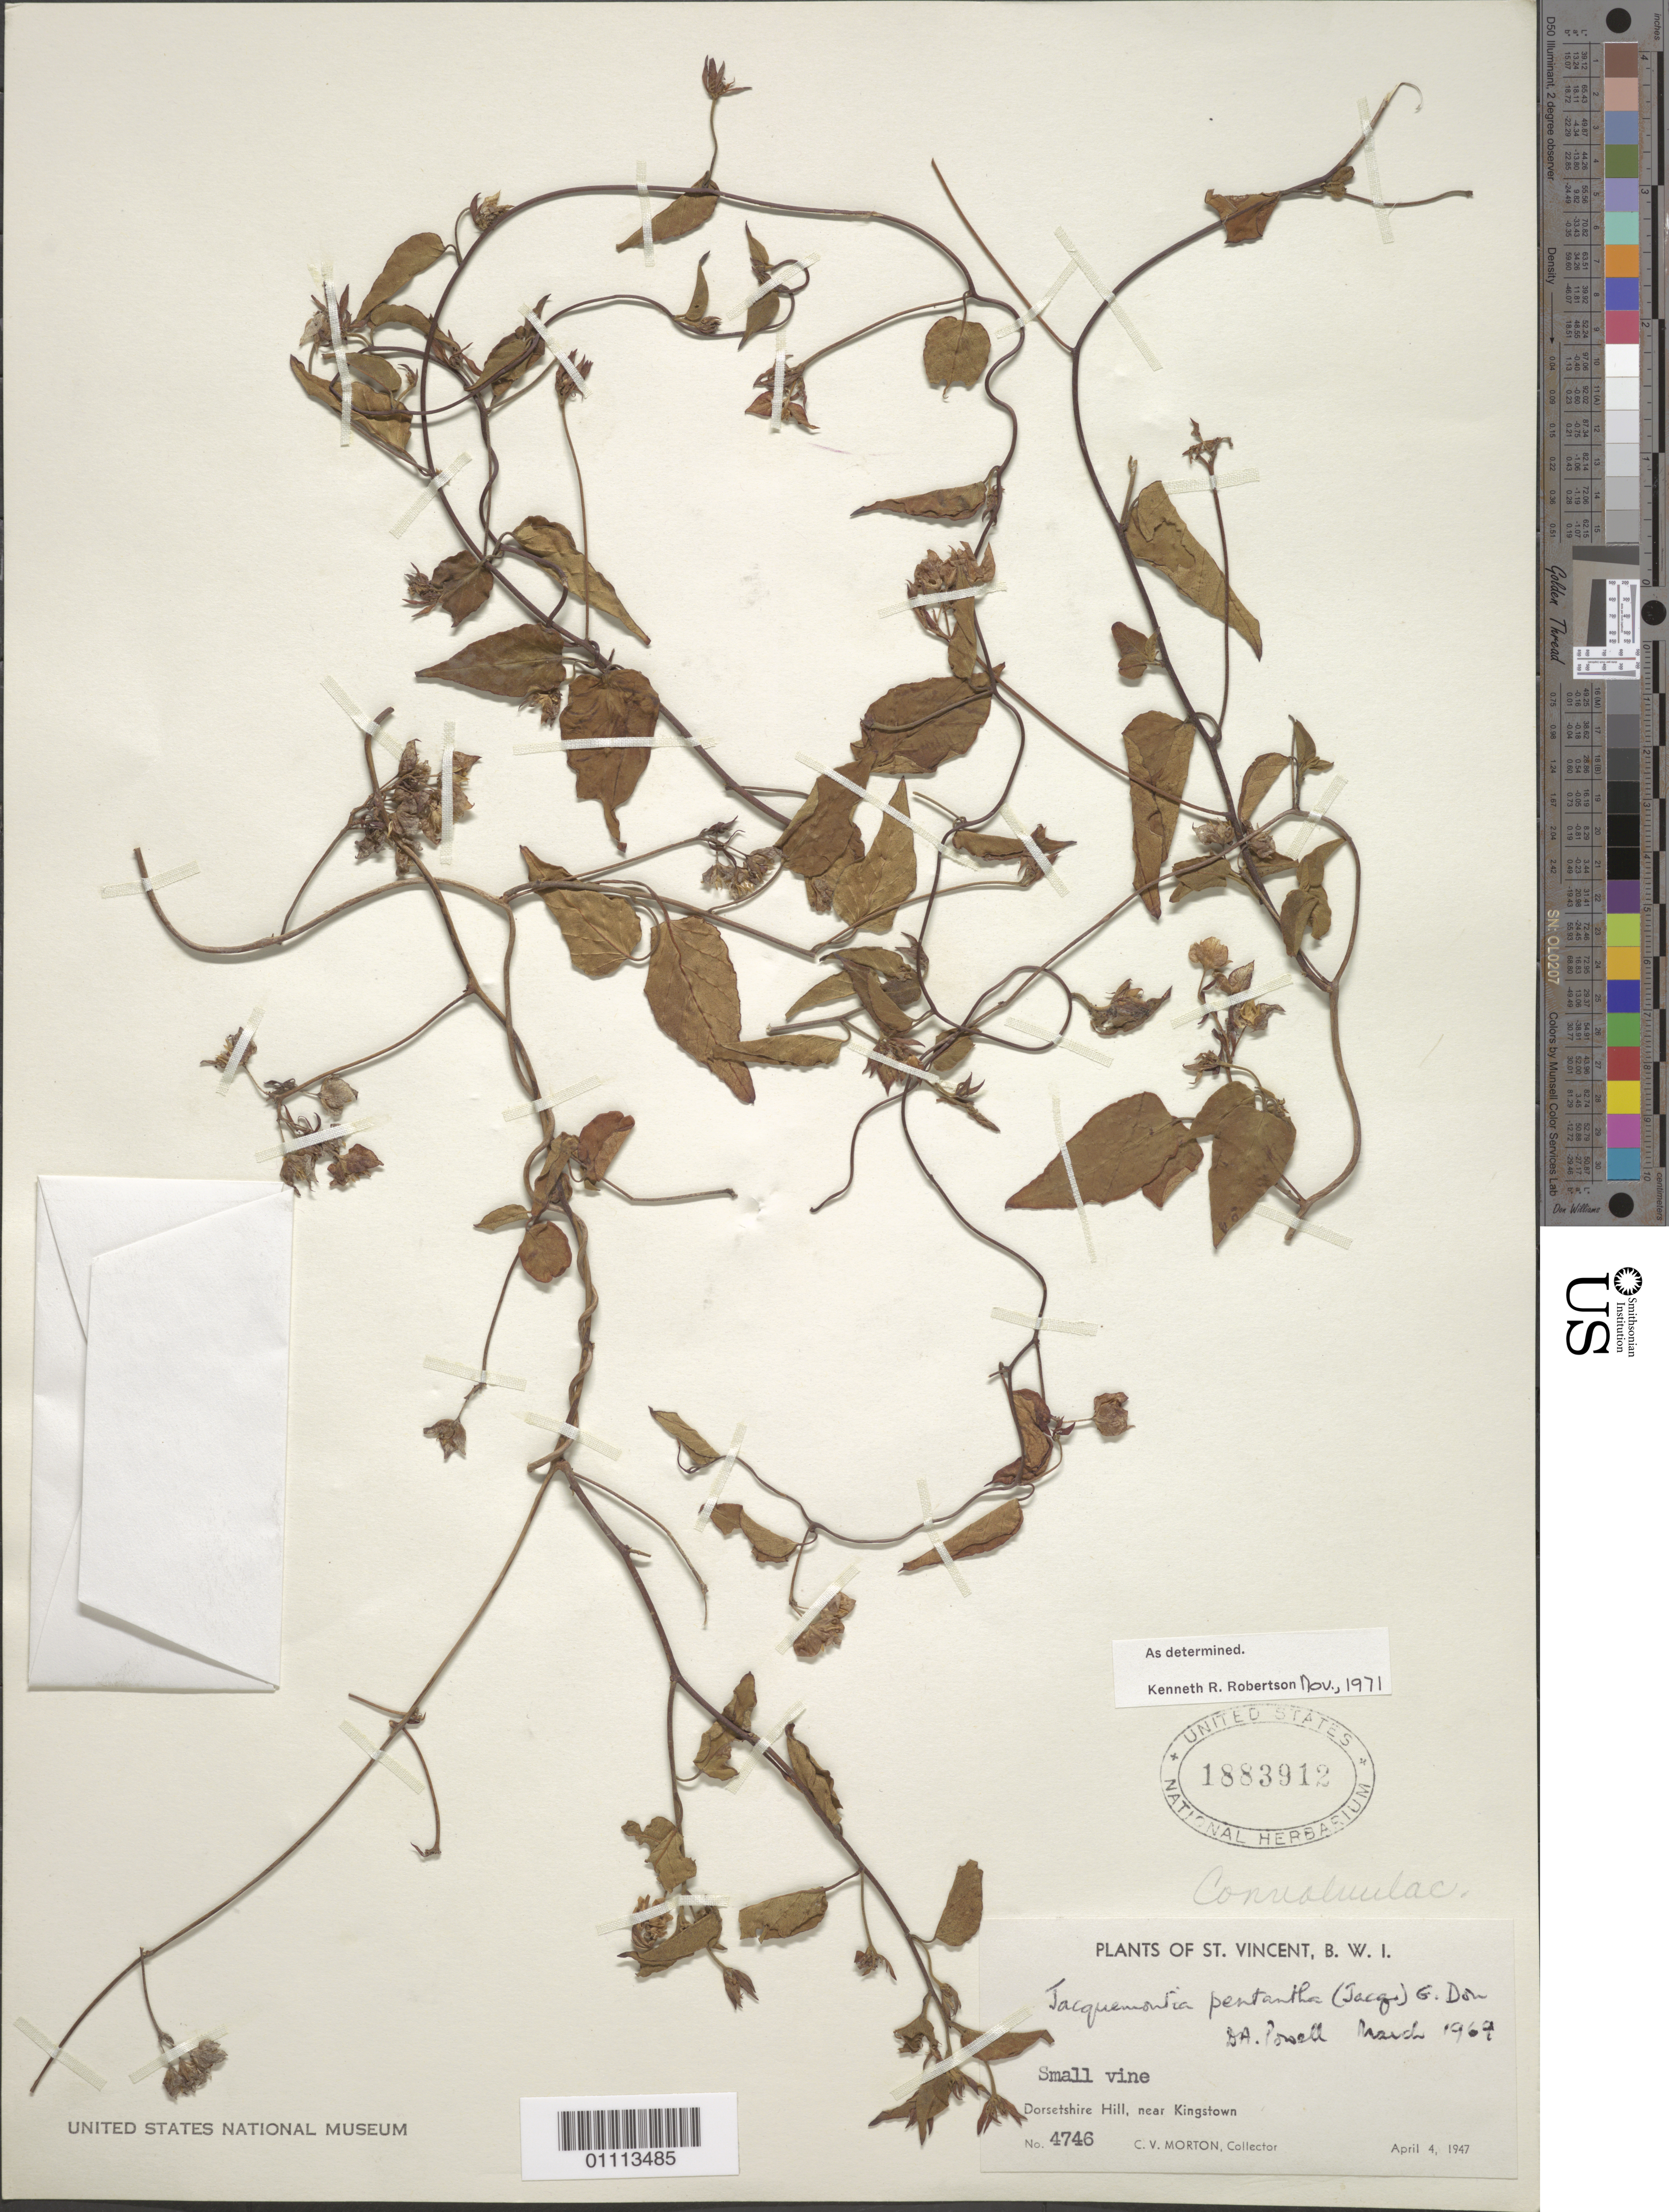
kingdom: Plantae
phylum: Tracheophyta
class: Magnoliopsida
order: Solanales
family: Convolvulaceae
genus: Jacquemontia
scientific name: Jacquemontia pentanthos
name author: (Jacq.) G. Don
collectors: C. V. Morton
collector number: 4746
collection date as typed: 04 Apr 1947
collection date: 1947-04-04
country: St. Vincent - Grenadines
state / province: Saint George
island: St. Vincent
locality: Dorsetshire Hill, near Kingstown.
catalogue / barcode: US 1883912